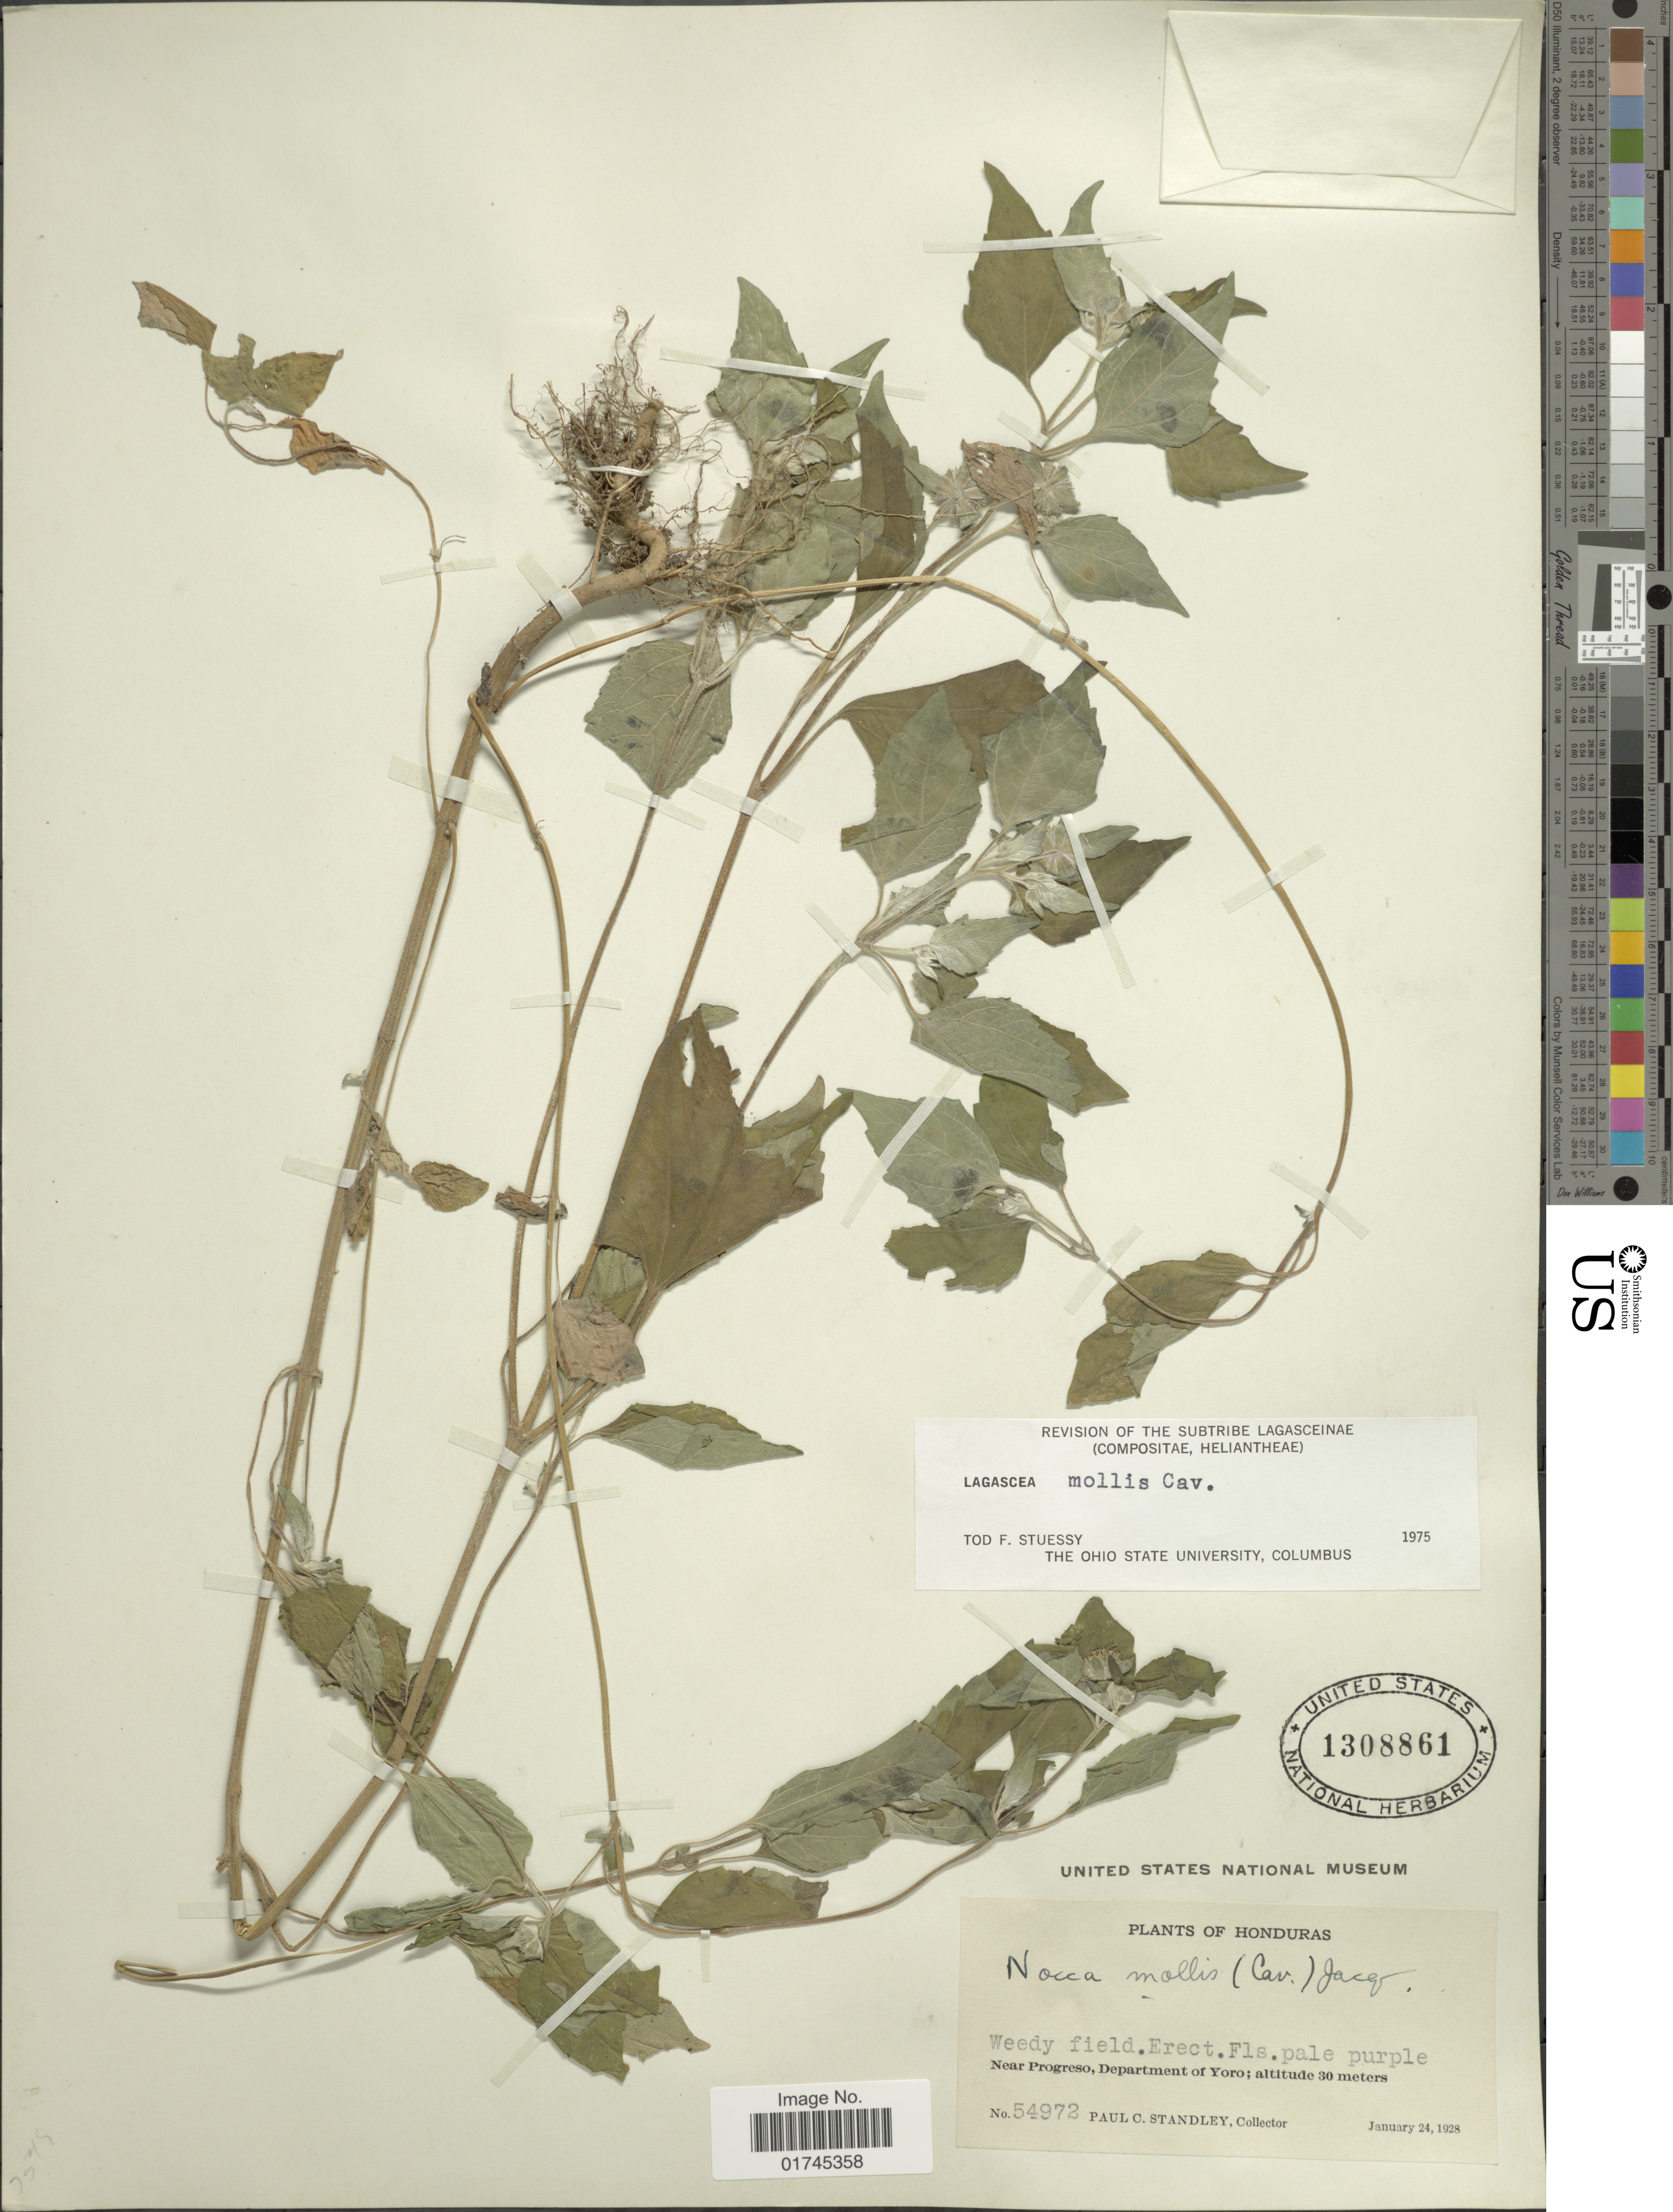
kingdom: Plantae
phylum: Tracheophyta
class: Magnoliopsida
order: Asterales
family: Asteraceae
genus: Lagascea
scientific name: Lagascea mollis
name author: Cav.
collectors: P. C. Standley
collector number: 54972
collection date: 1928-01-24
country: Honduras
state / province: Yoro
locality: Weedy field, near Progreso.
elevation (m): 30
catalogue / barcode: US 1308861